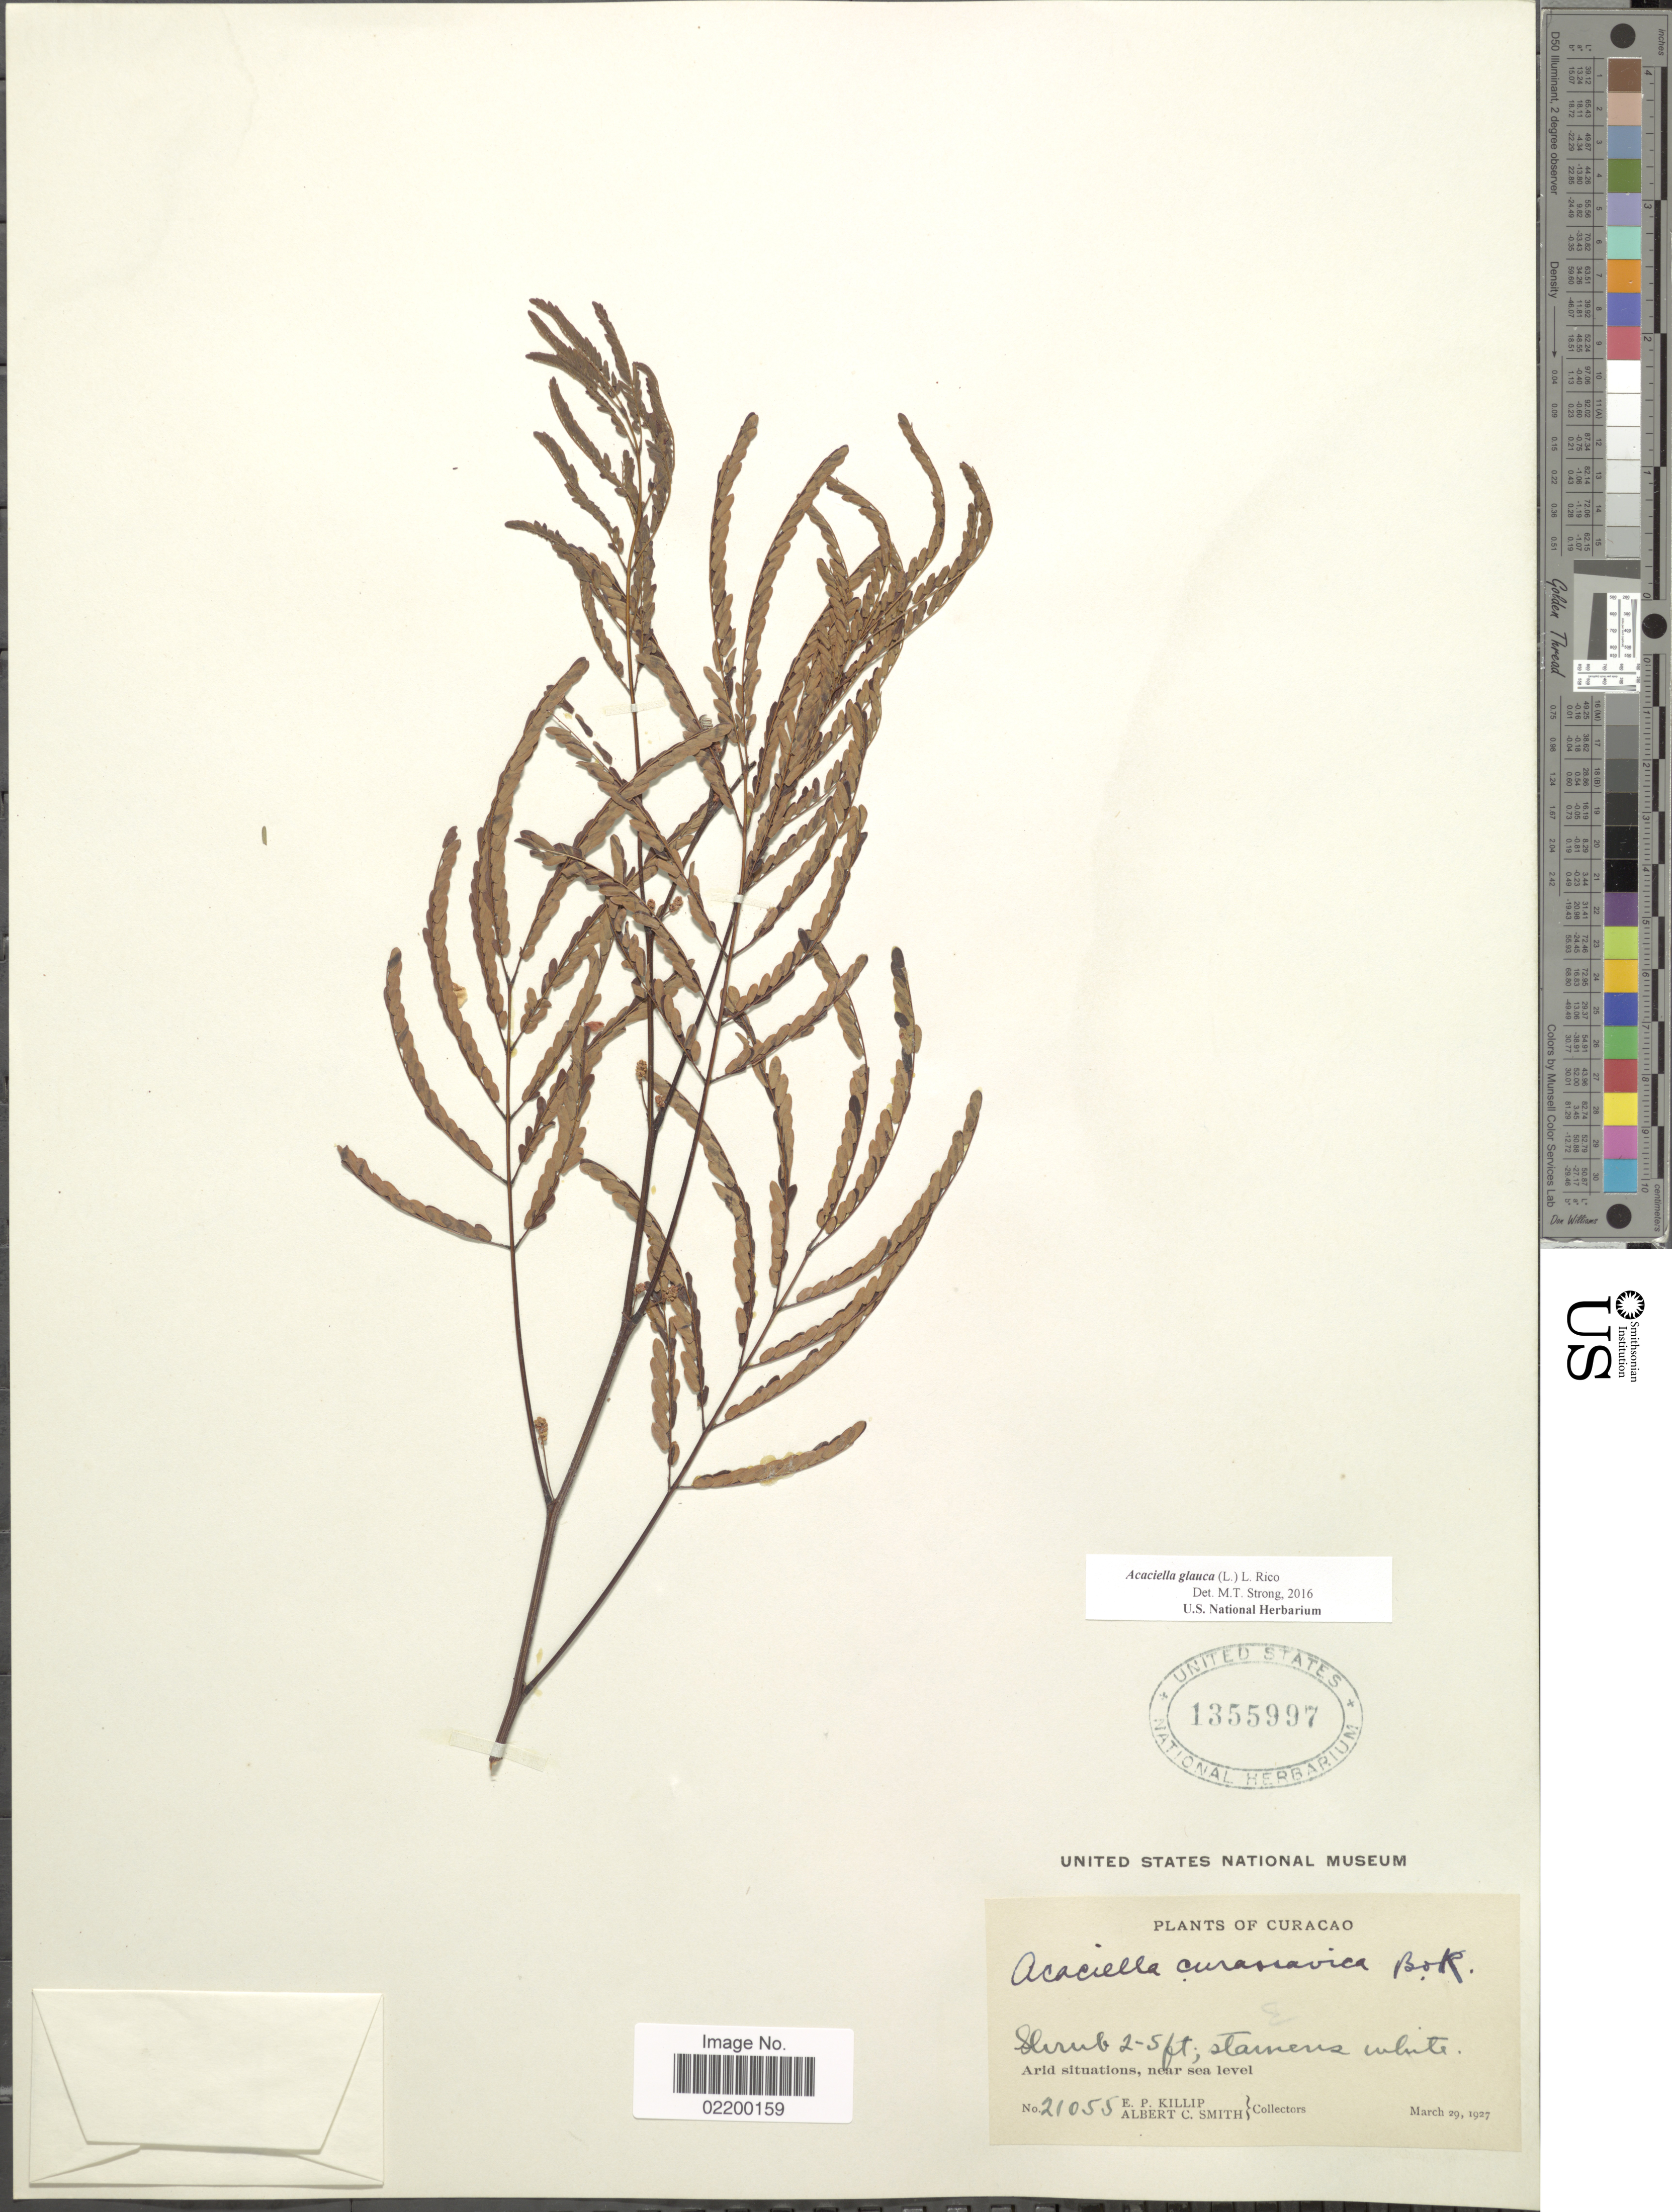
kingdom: Plantae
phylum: Tracheophyta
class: Magnoliopsida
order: Fabales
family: Fabaceae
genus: Acaciella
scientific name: Acaciella glauca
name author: (L.) L. Rico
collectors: E. P. Killip & A. C. Smith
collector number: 21055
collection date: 1927-03-29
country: Curaçao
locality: Arid situations, Curacao.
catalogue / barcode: US 1355997